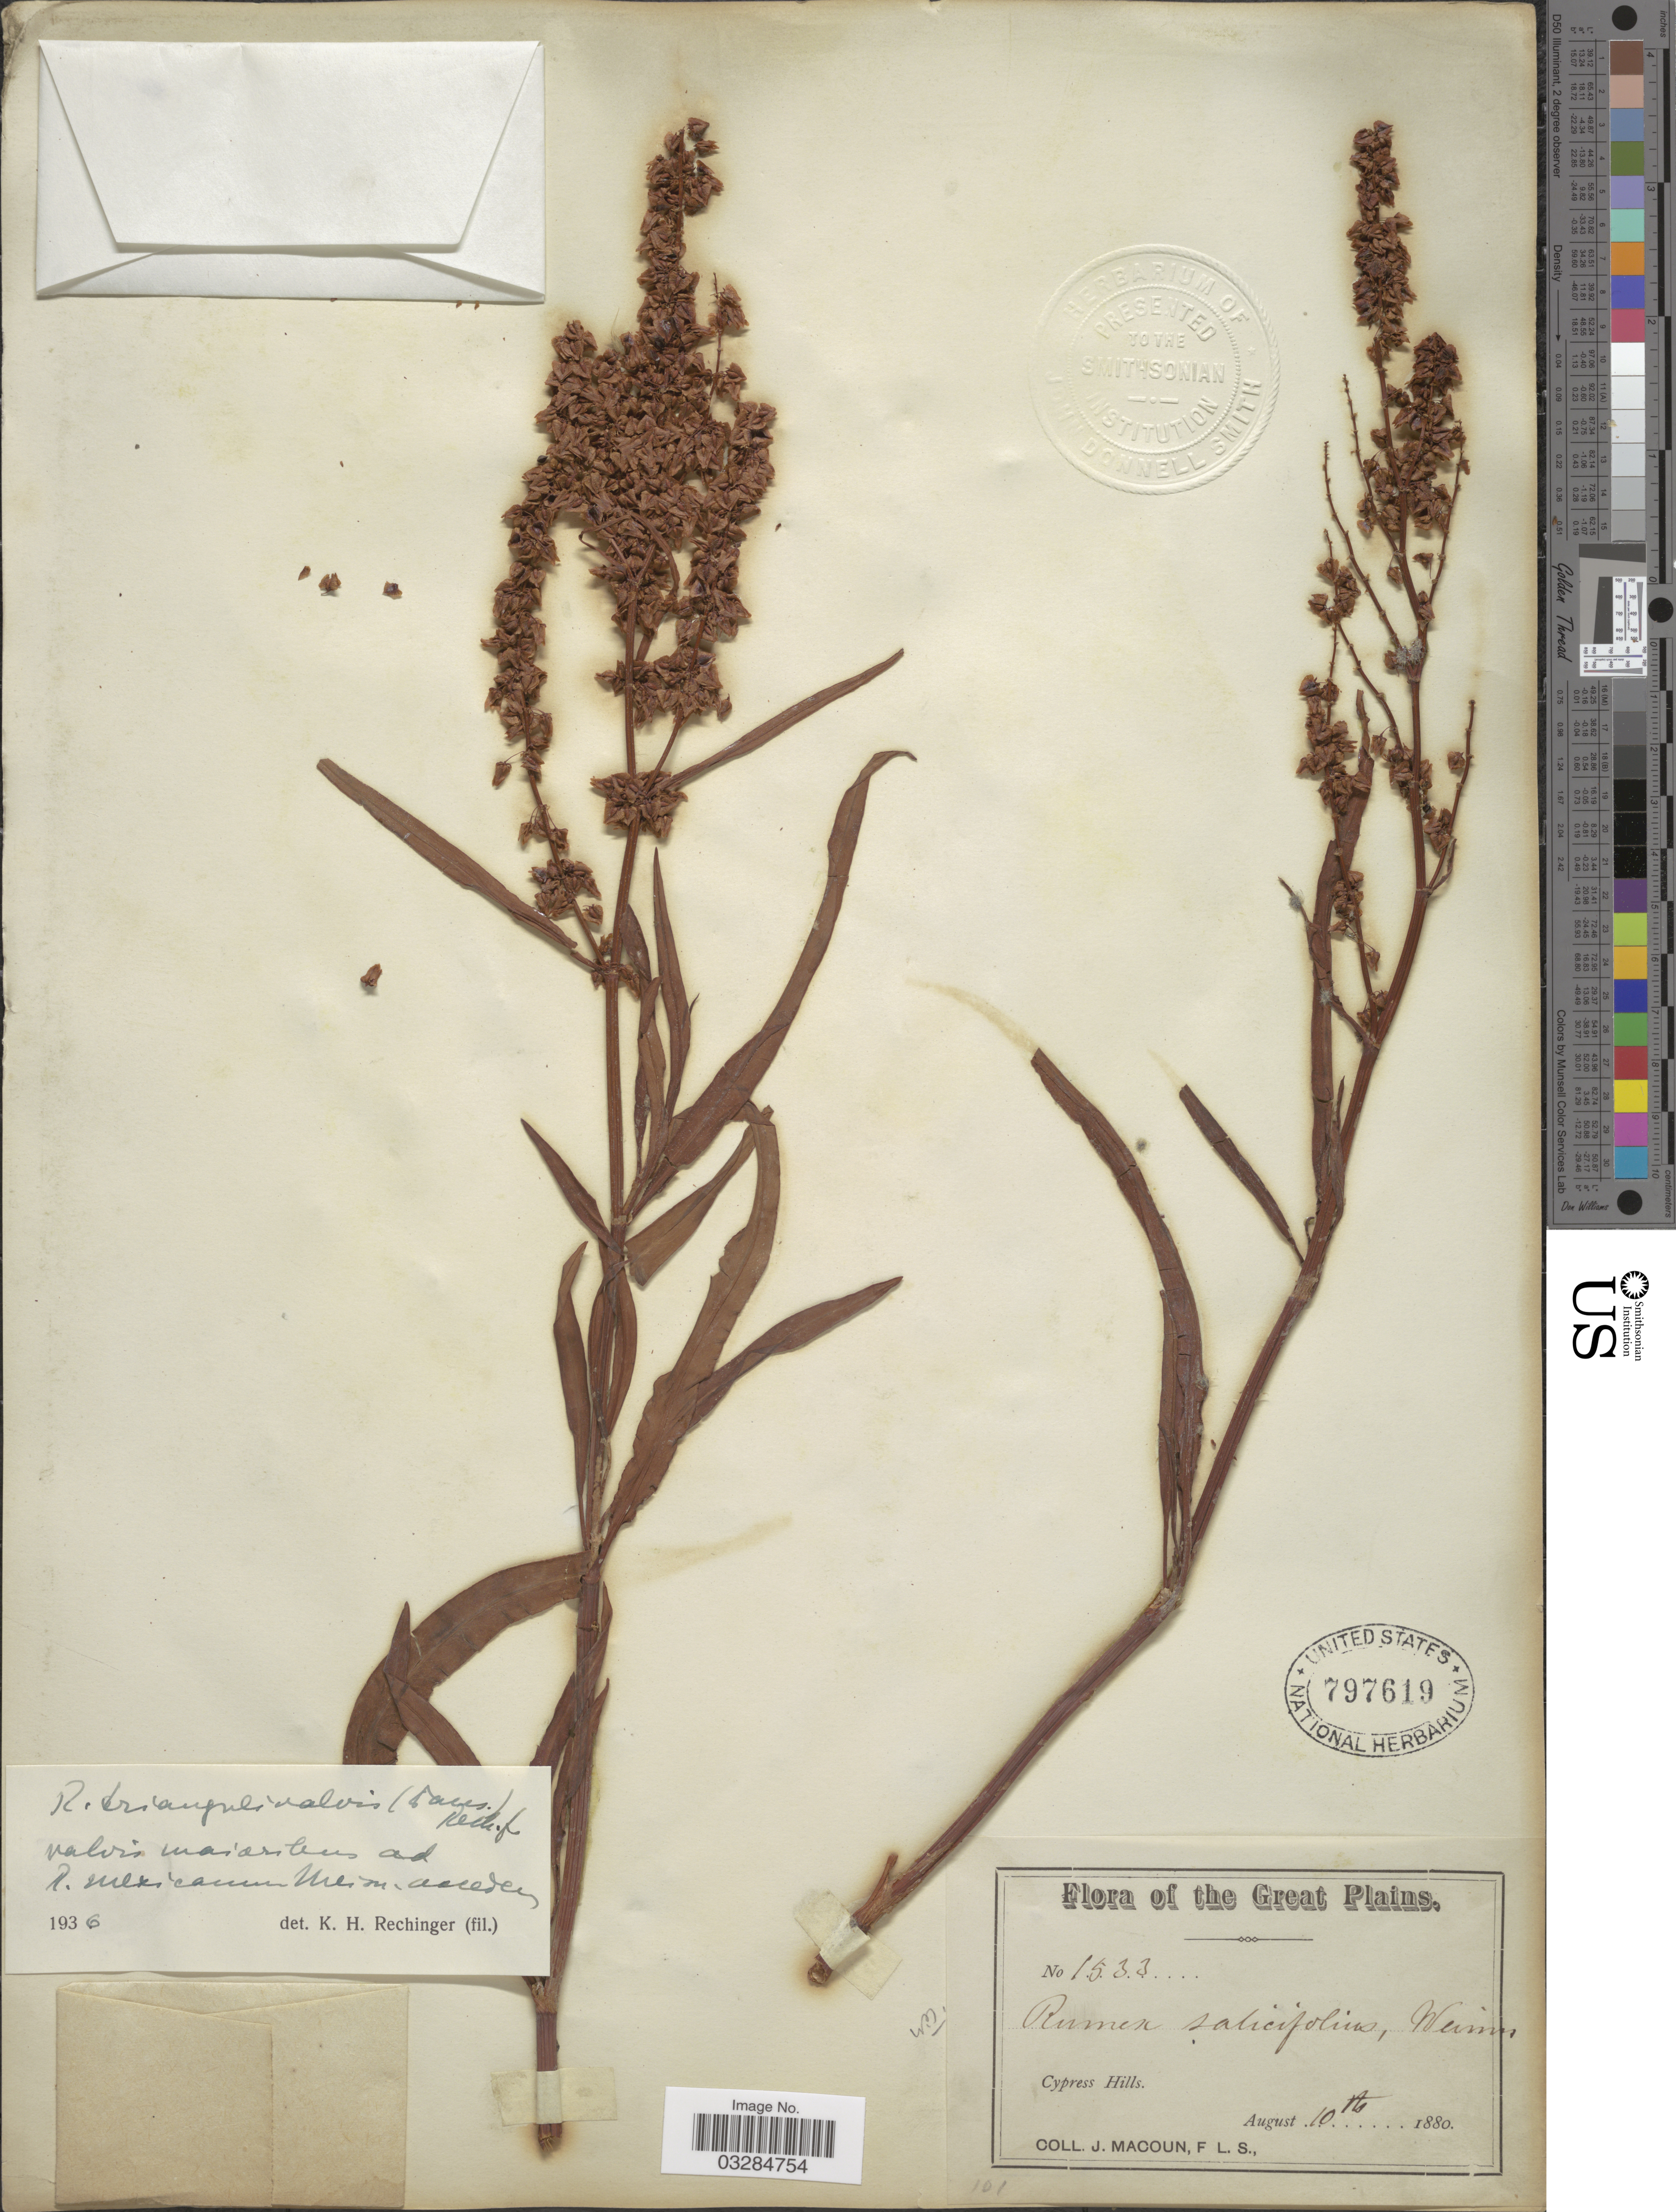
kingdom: Plantae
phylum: Tracheophyta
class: Magnoliopsida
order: Caryophyllales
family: Polygonaceae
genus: Rumex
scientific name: Rumex triangulivalvis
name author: (Danser) Rech. f.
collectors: J. Macoun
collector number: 1533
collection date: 1880-08-10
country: Canada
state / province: Northwest Territories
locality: The Great Plains. Cypress Hills.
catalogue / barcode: US 797619